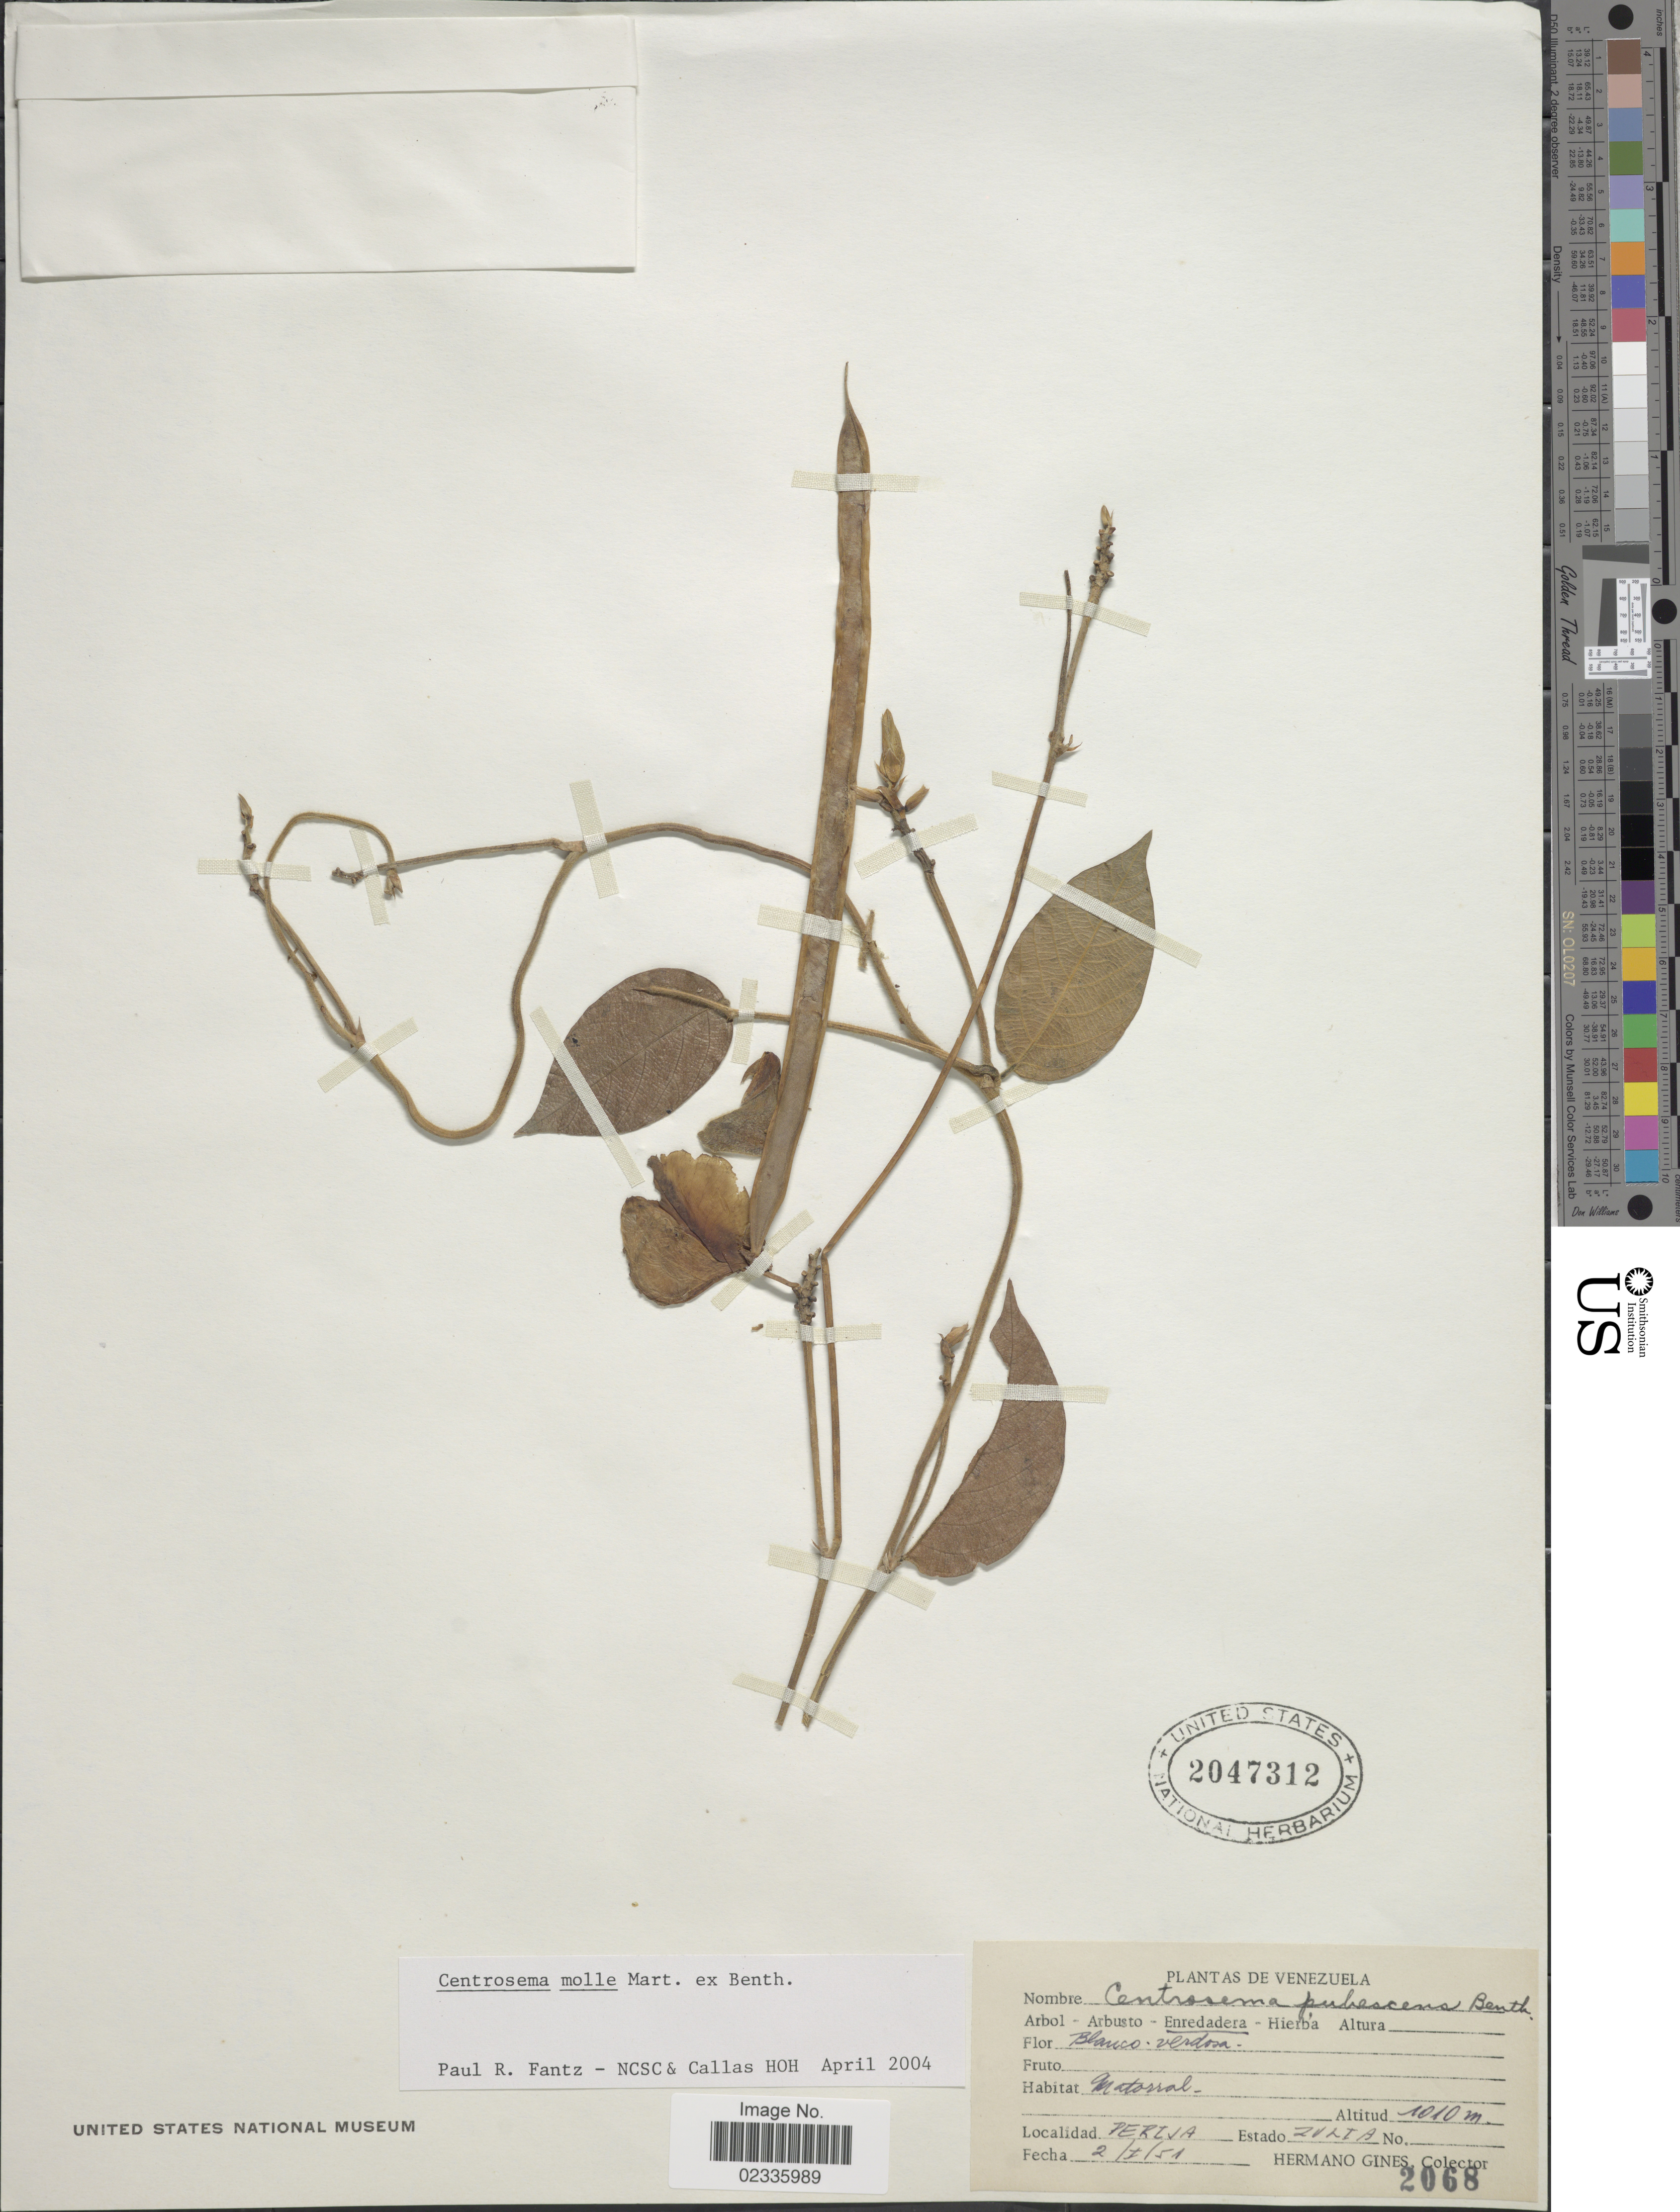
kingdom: Plantae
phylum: Tracheophyta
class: Magnoliopsida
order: Fabales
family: Fabaceae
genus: Centrosema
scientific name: Centrosema molle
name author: Mart. ex Benth.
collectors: Bro. Gines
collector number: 2068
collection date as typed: Transcribed d/m/y: 2/1/51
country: Venezuela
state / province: Zulia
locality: Perija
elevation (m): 1010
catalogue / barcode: US 2047312